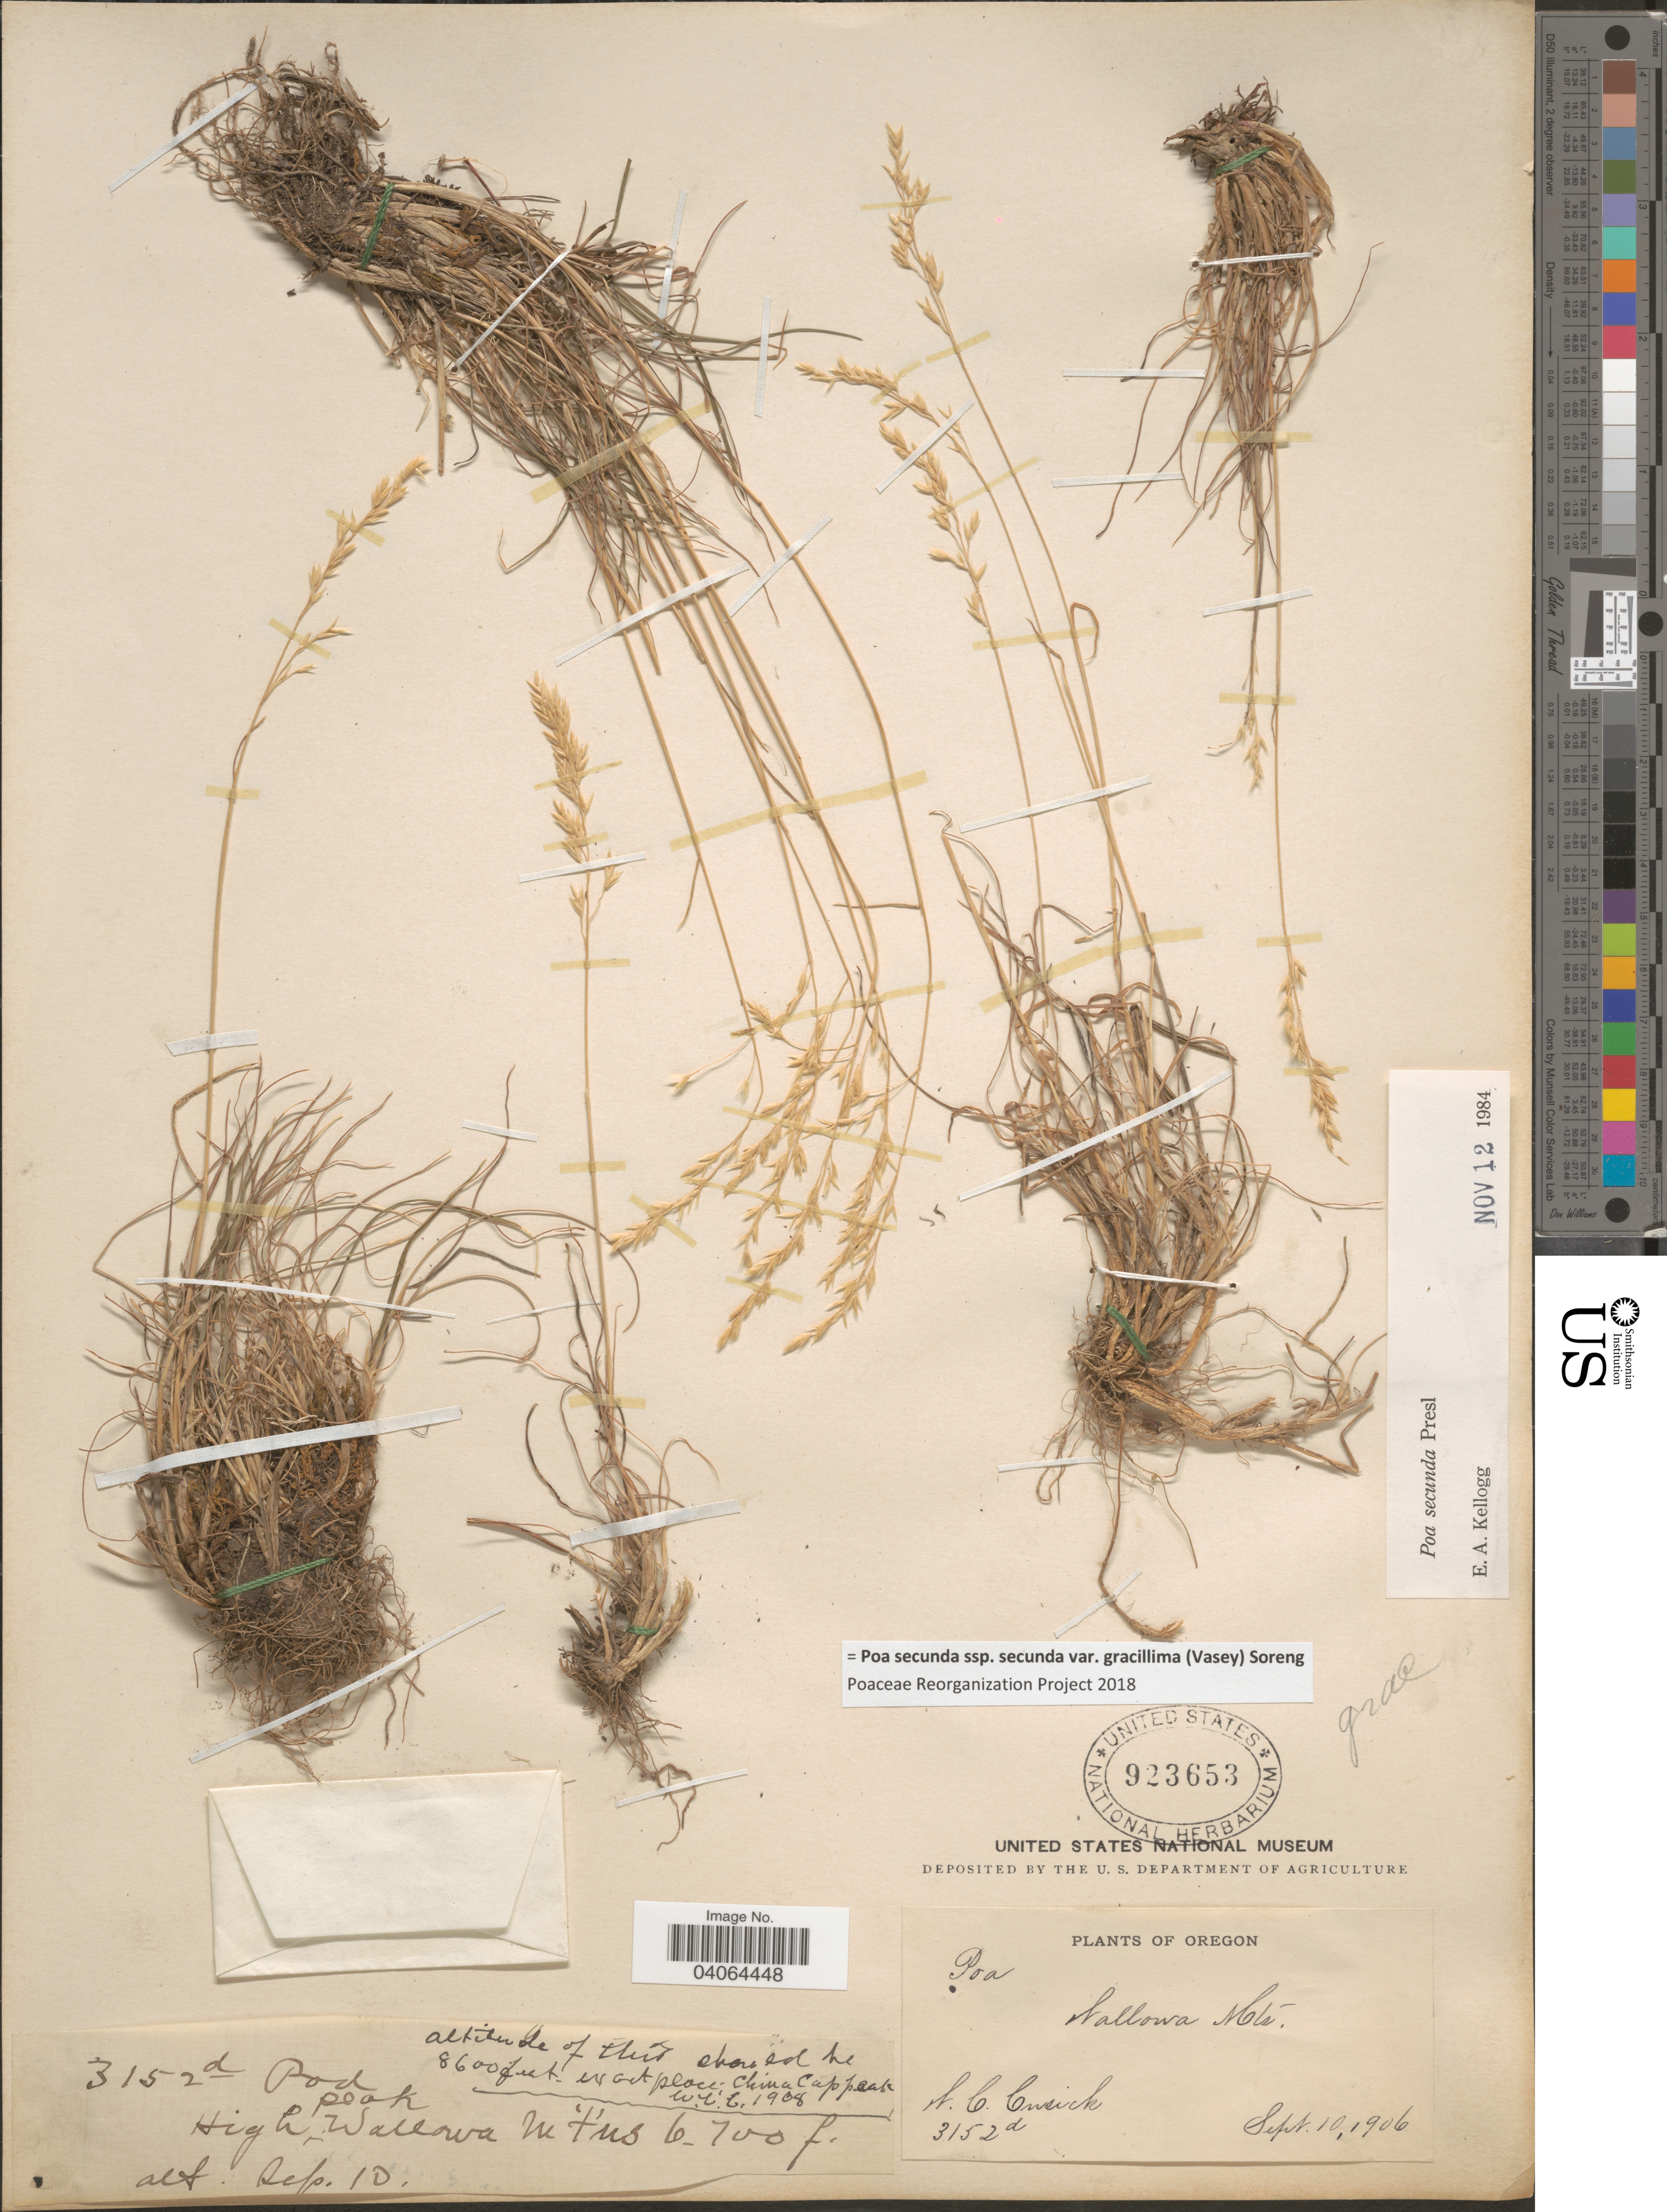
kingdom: Plantae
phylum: Tracheophyta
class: Liliopsida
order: Poales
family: Poaceae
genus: Poa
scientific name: Poa secunda subsp. secunda var. gracillima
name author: (Vasey) Soreng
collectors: W. C. Cusick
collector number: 3152d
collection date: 1906-09-10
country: United States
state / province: Oregon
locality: High peak Wallowa Mtns.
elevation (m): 2621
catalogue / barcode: US 923653